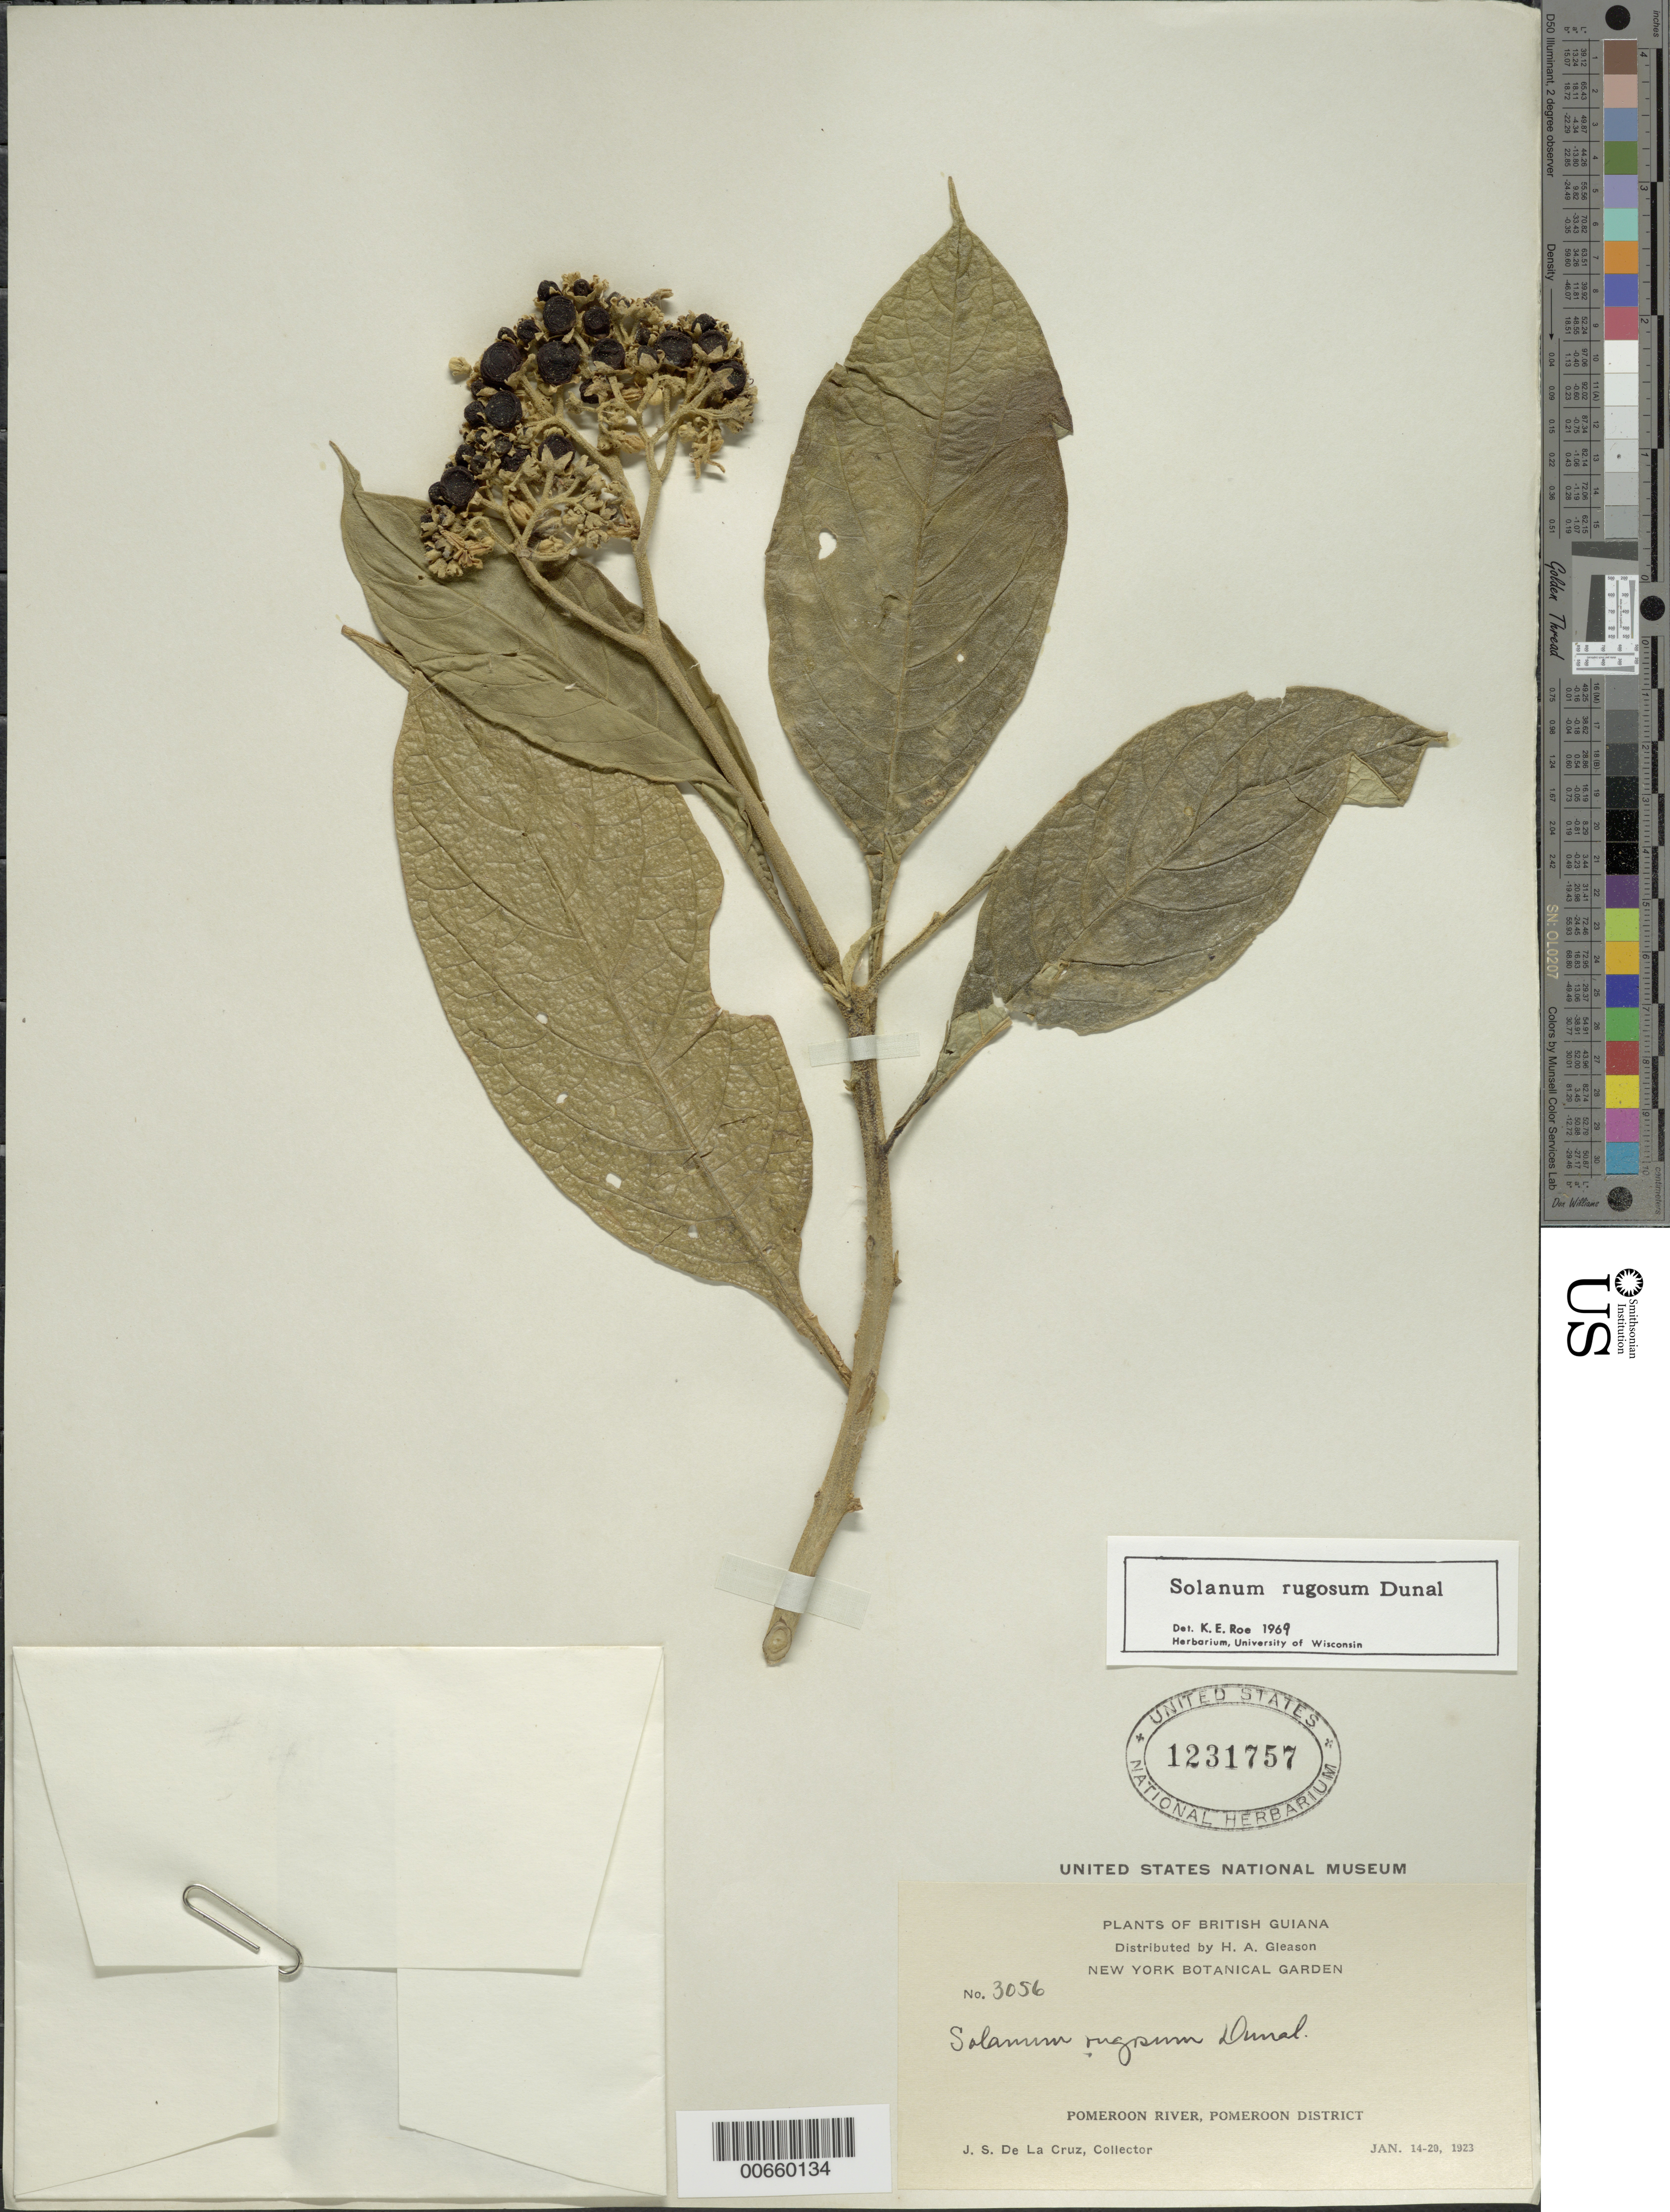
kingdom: Plantae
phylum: Tracheophyta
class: Magnoliopsida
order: Solanales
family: Solanaceae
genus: Solanum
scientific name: Solanum rugosum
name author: Dunal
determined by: Roe, K. E.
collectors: J. S. de la Cruz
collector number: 3056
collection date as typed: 1 Jan 1923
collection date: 1923-01-01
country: Guyana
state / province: Pomeroon-Supenaam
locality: Pomeroon R.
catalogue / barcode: US 1231757